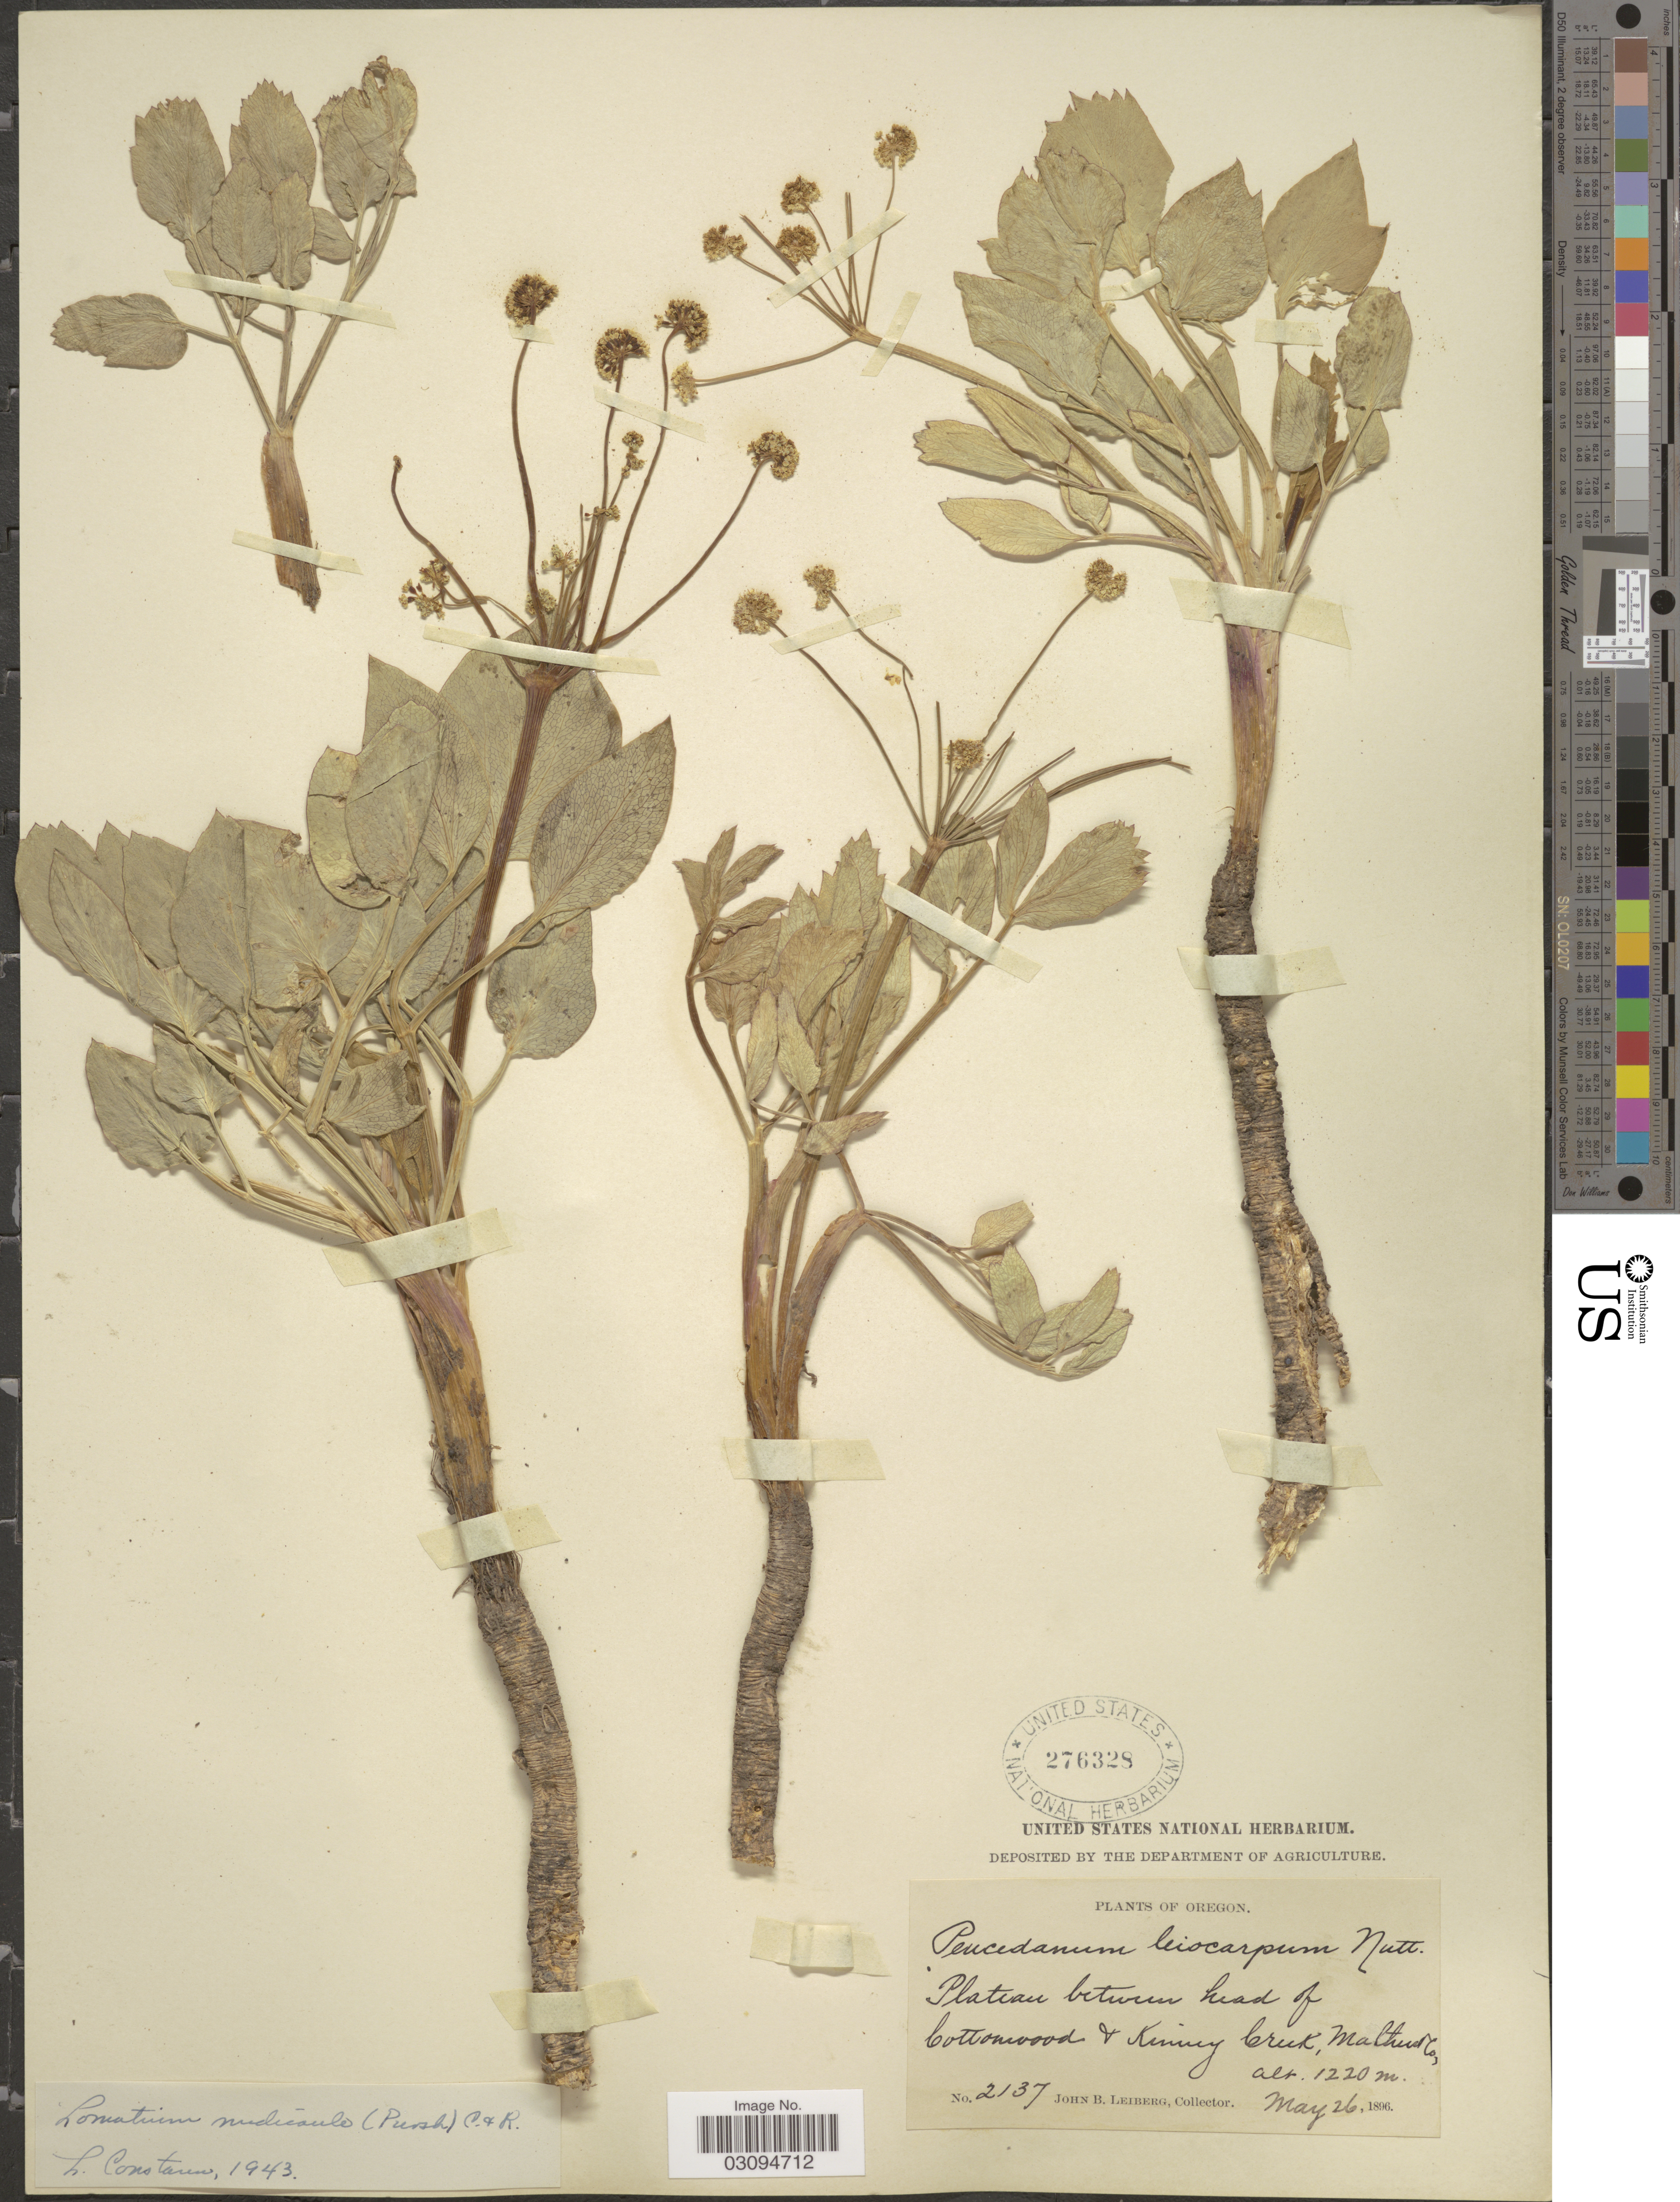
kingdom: Plantae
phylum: Tracheophyta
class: Magnoliopsida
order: Apiales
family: Apiaceae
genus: Lomatium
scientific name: Lomatium nudicaule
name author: (Pursh) J.M. Coult. & Rose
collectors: J. B. Leiberg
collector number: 2137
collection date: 1896-05-26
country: United States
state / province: Oregon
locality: Plateau between head of Cottonwood & Kinney Creek, Matthew Co.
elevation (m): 1220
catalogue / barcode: US 276328